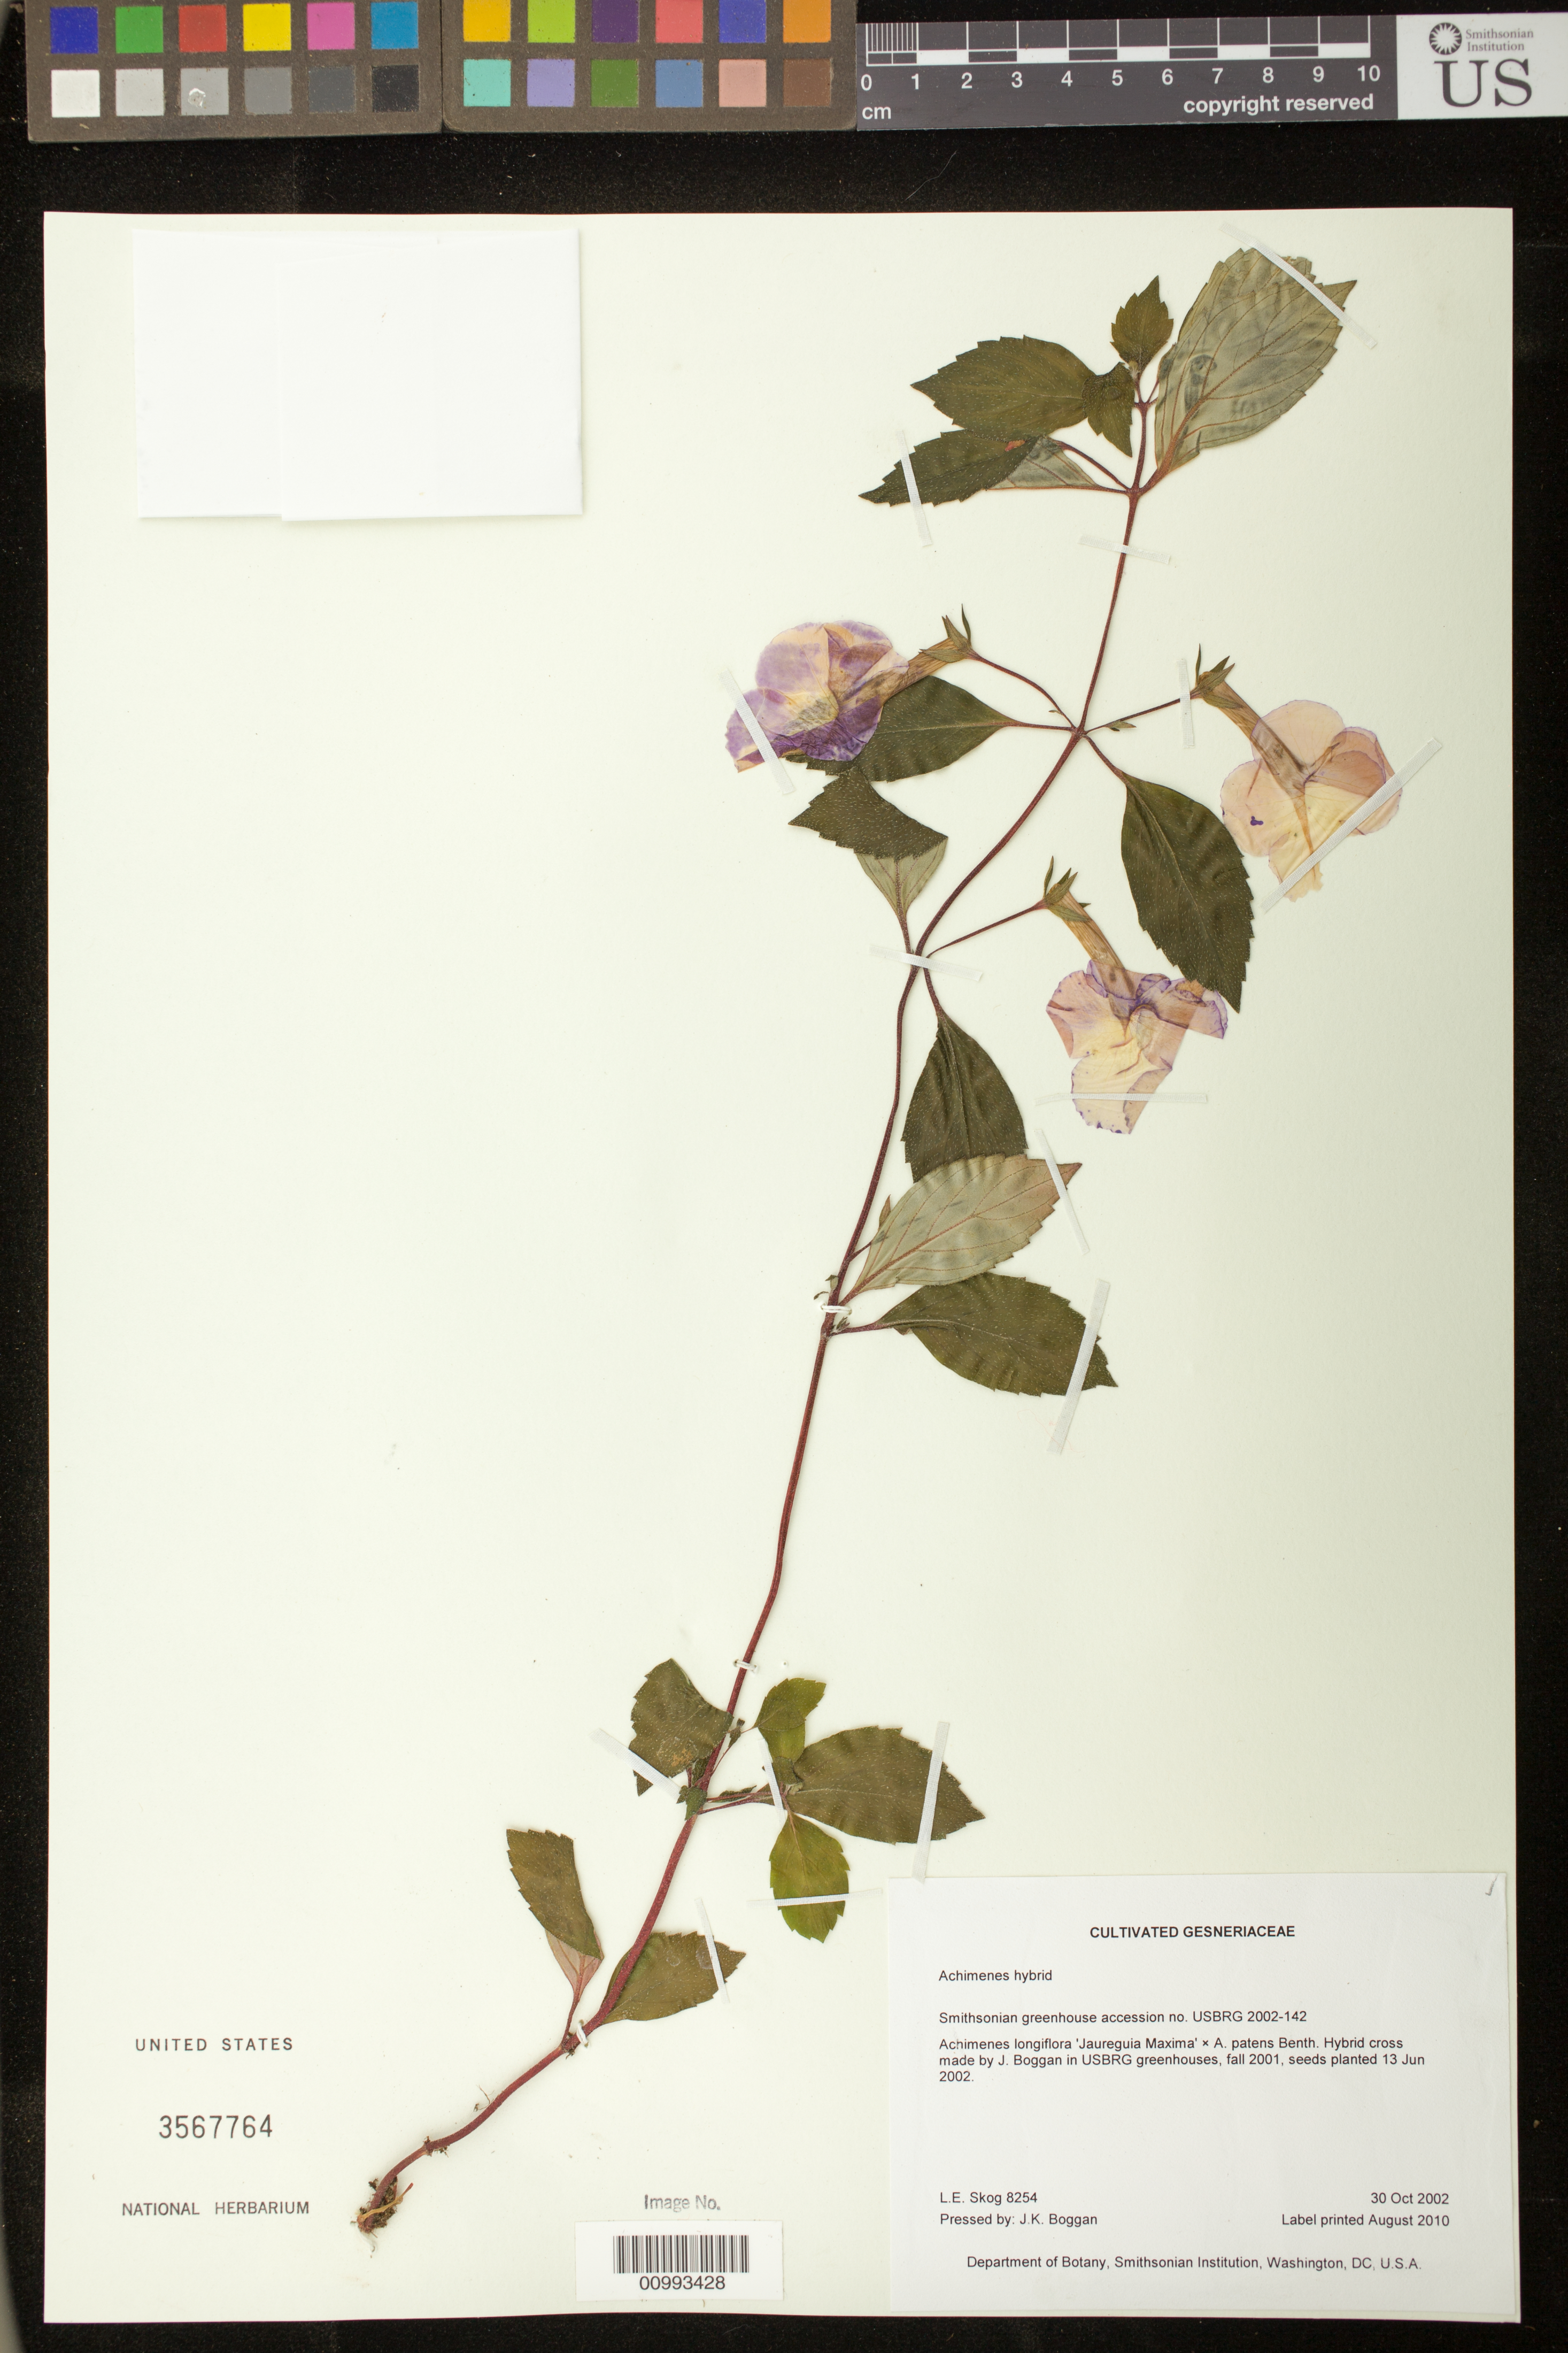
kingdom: Plantae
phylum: Tracheophyta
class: Magnoliopsida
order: Lamiales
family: Gesneriaceae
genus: Achimenes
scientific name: Achimenes hybrid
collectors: L. E. Skog & J. K. Boggan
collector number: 8254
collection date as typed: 30 Oct 2002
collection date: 2002-10-30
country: United States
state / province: District of Columbia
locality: Department of Botany, Smithsonian Institution, Washington, DC, U.S.A.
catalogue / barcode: US 3567764